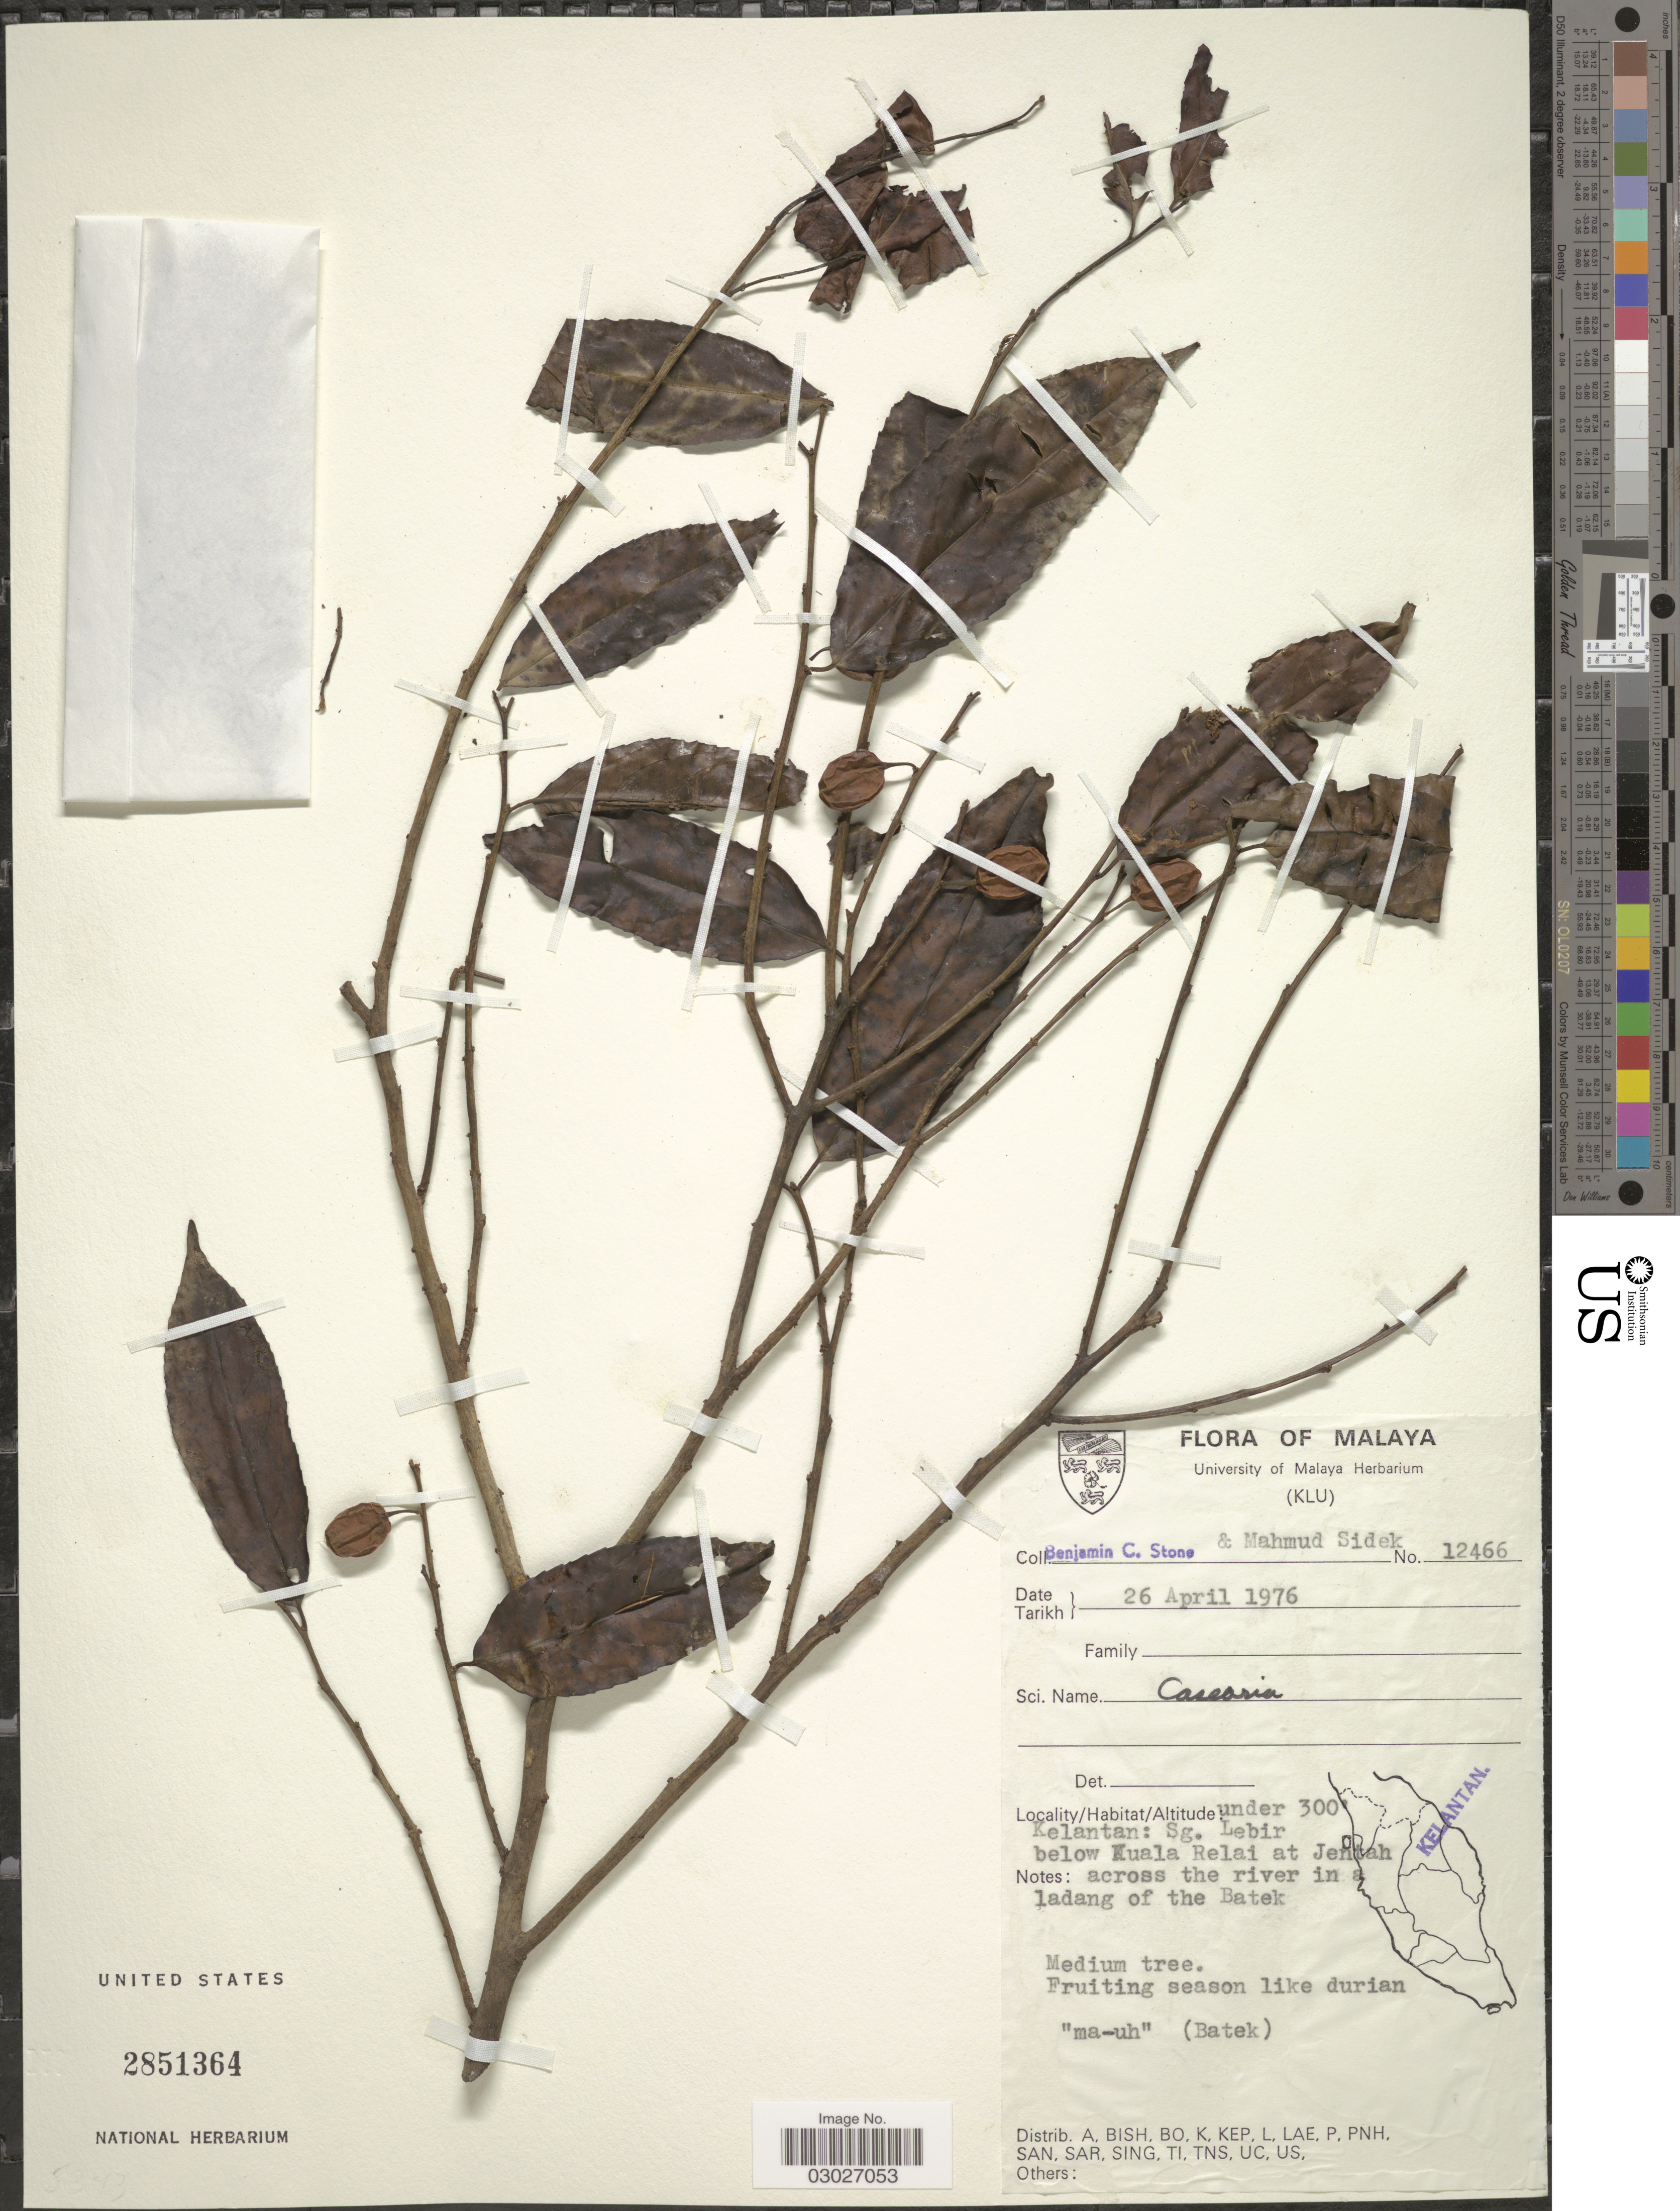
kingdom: Plantae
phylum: Tracheophyta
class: Magnoliopsida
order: Malpighiales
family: Salicaceae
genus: Casearia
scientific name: Casearia sp.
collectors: B. C. Stone & M. Sidek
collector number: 12466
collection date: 1976-04-26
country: Malaysia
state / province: Kelantan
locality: Malaya. Sg. Lebir below Kuala Relai at Jentah across the river in a ladang of the Batek.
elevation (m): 91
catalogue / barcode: US 2851364